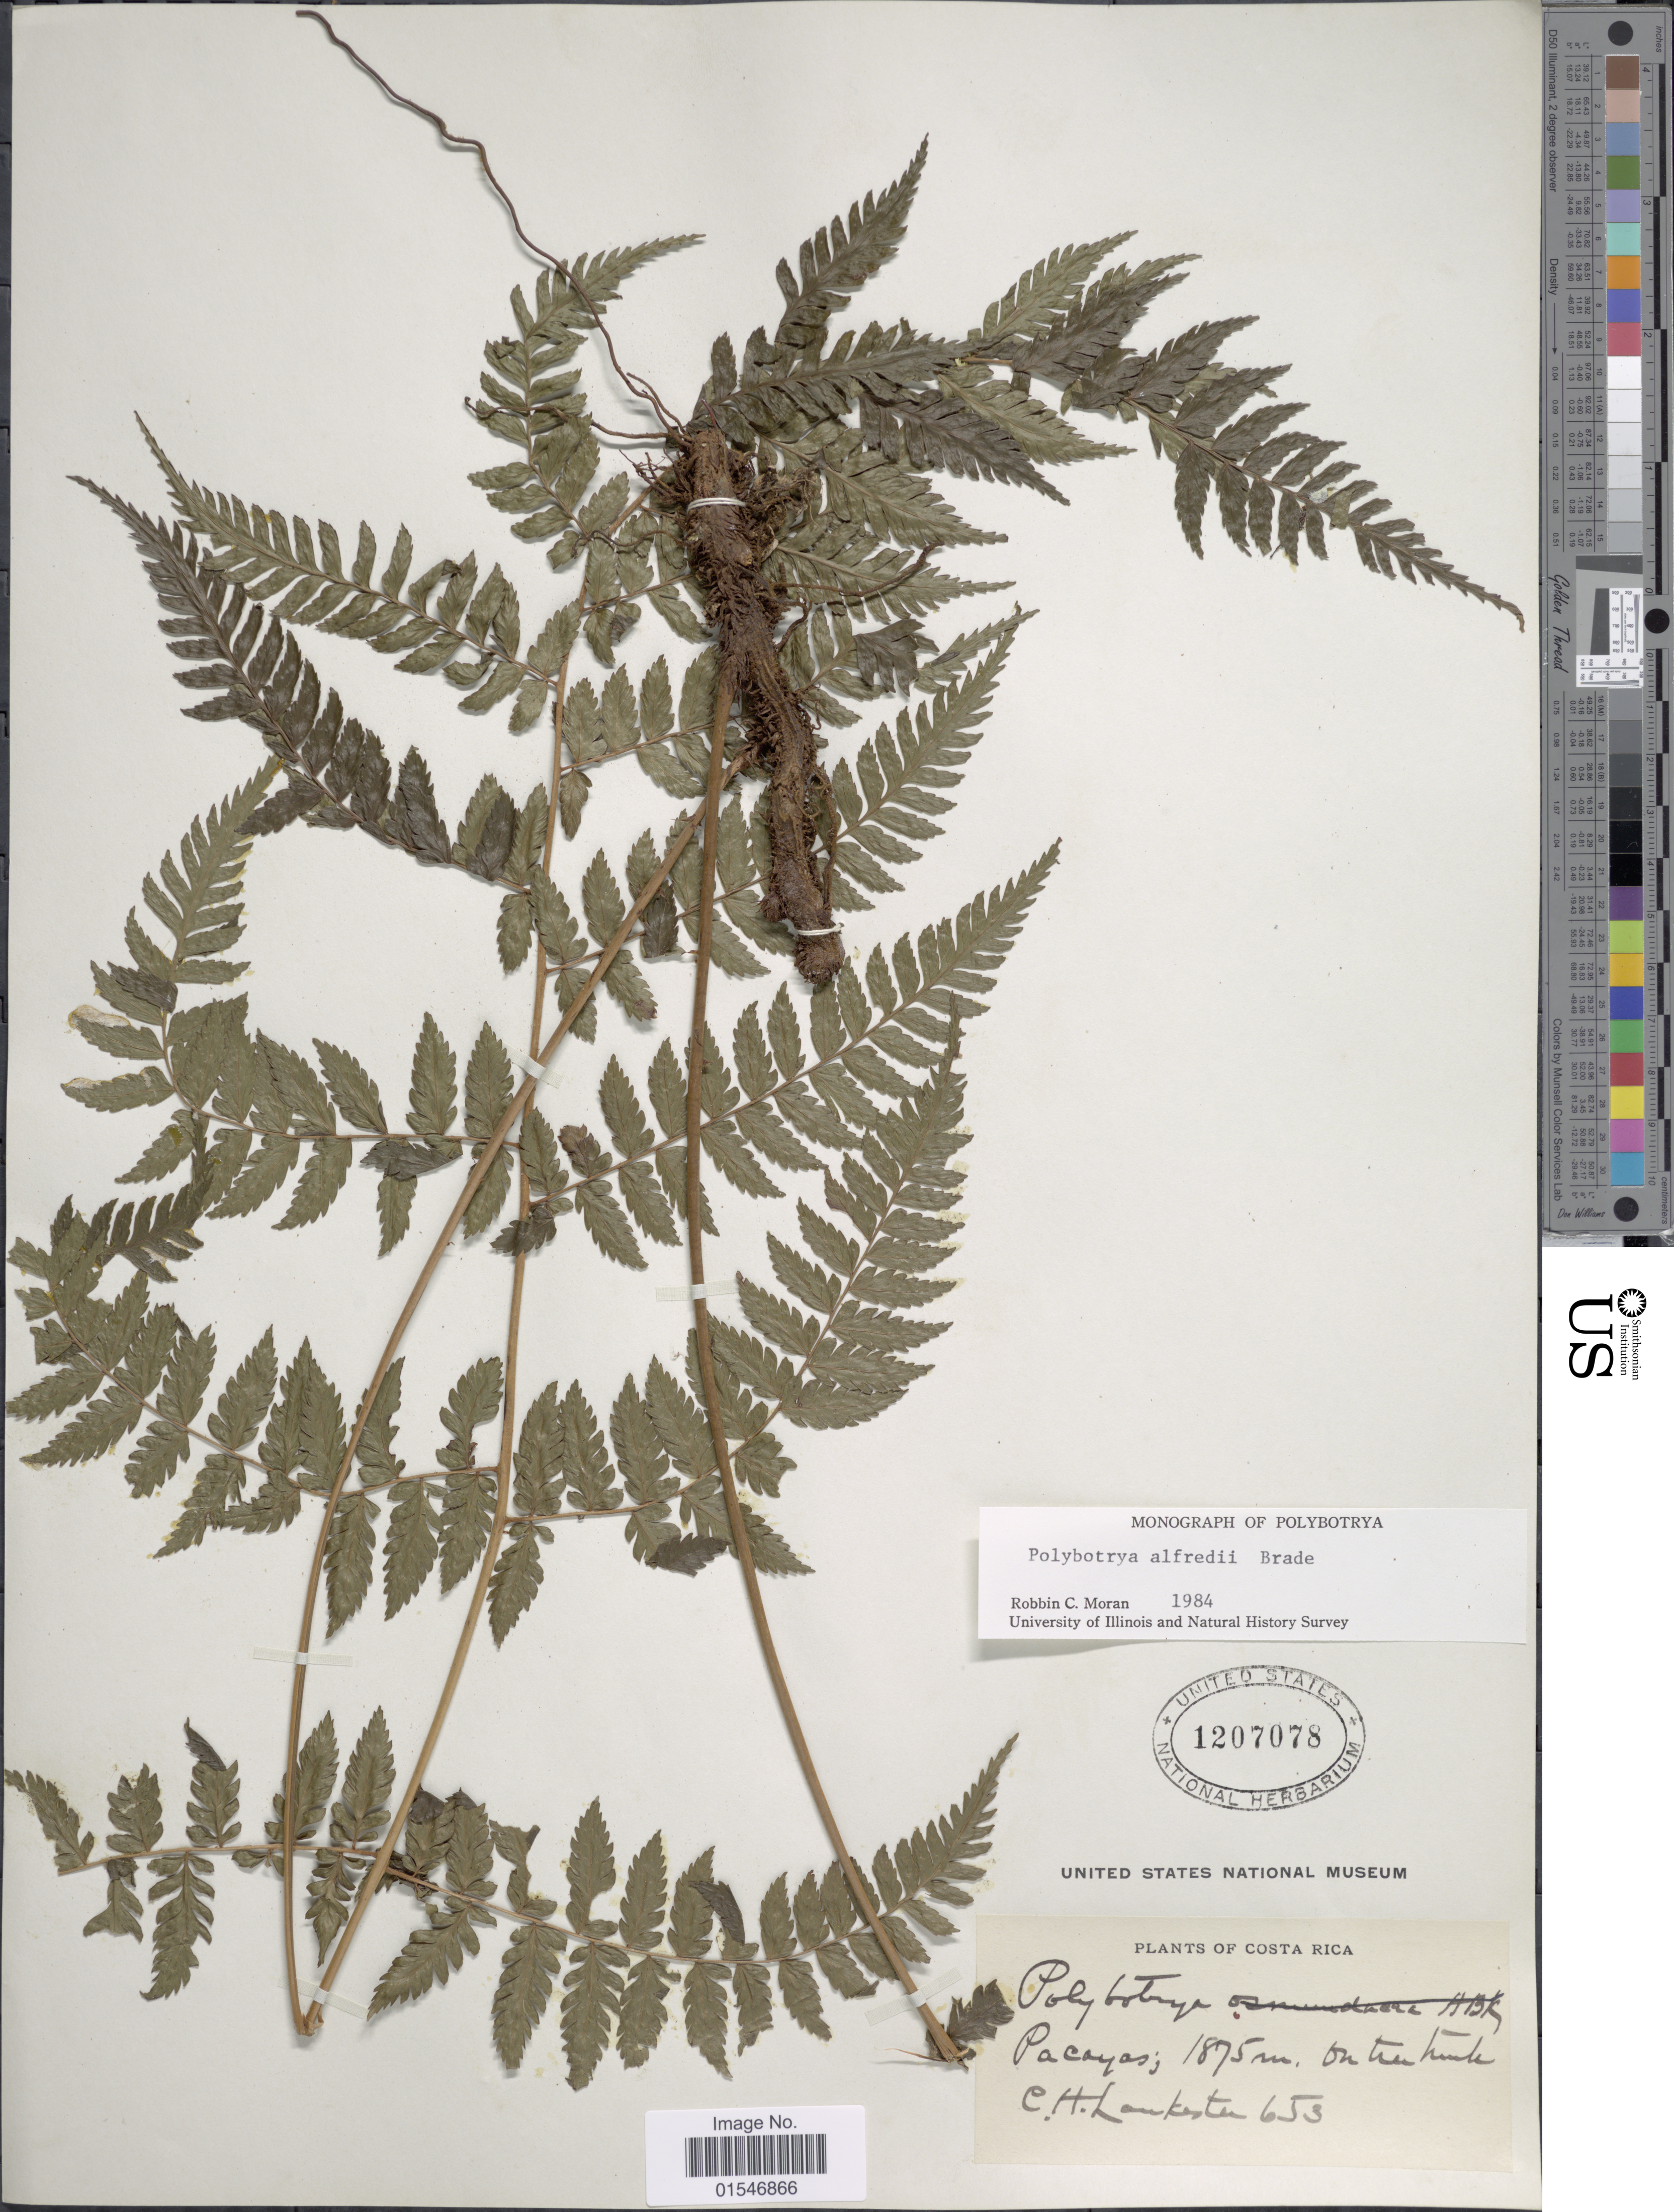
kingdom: Plantae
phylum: Tracheophyta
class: Polypodiopsida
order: Polypodiales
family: Dryopteridaceae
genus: Polybotrya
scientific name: Polybotrya alfredii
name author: Brade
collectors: C. H. Lankester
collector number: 653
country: Costa Rica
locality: Costa Rica. Pacayas.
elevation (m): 1875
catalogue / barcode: US 1207078